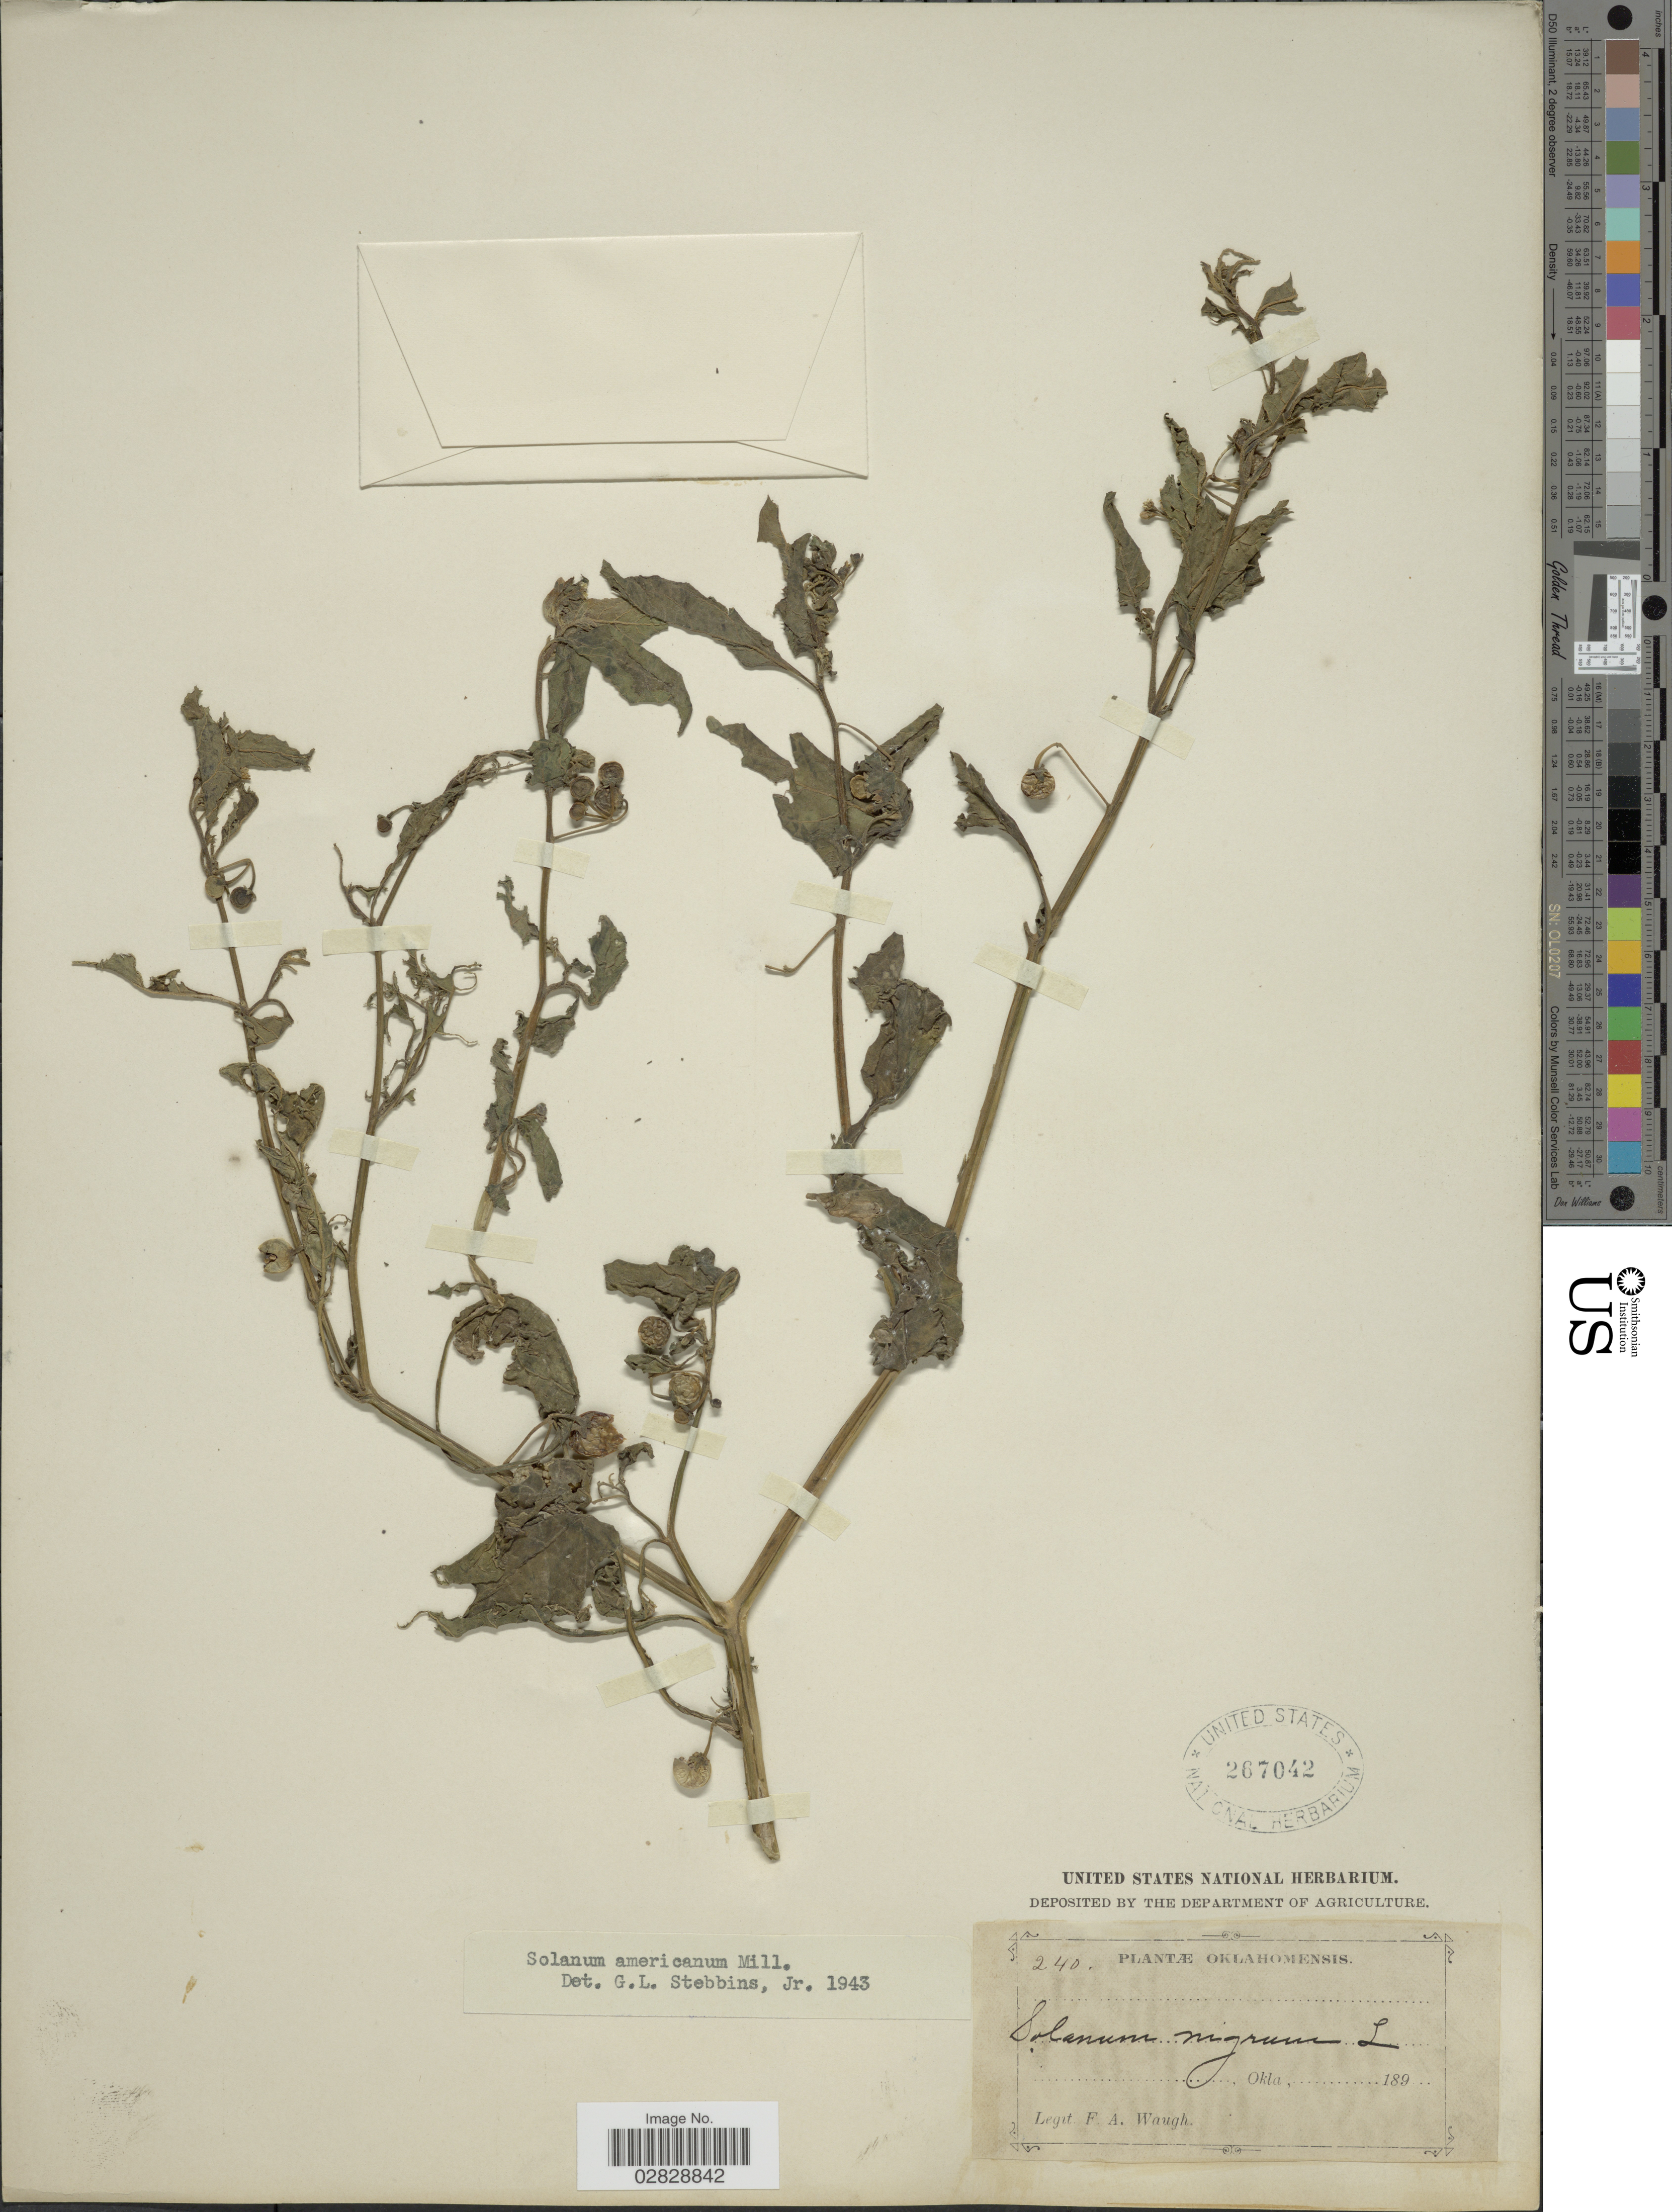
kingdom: Plantae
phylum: Tracheophyta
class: Magnoliopsida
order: Solanales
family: Solanaceae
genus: Solanum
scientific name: Solanum interius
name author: Rydb.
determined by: Knapp, S. D.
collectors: F. Waugh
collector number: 240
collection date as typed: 189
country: United States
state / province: Oklahoma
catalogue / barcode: US 267042